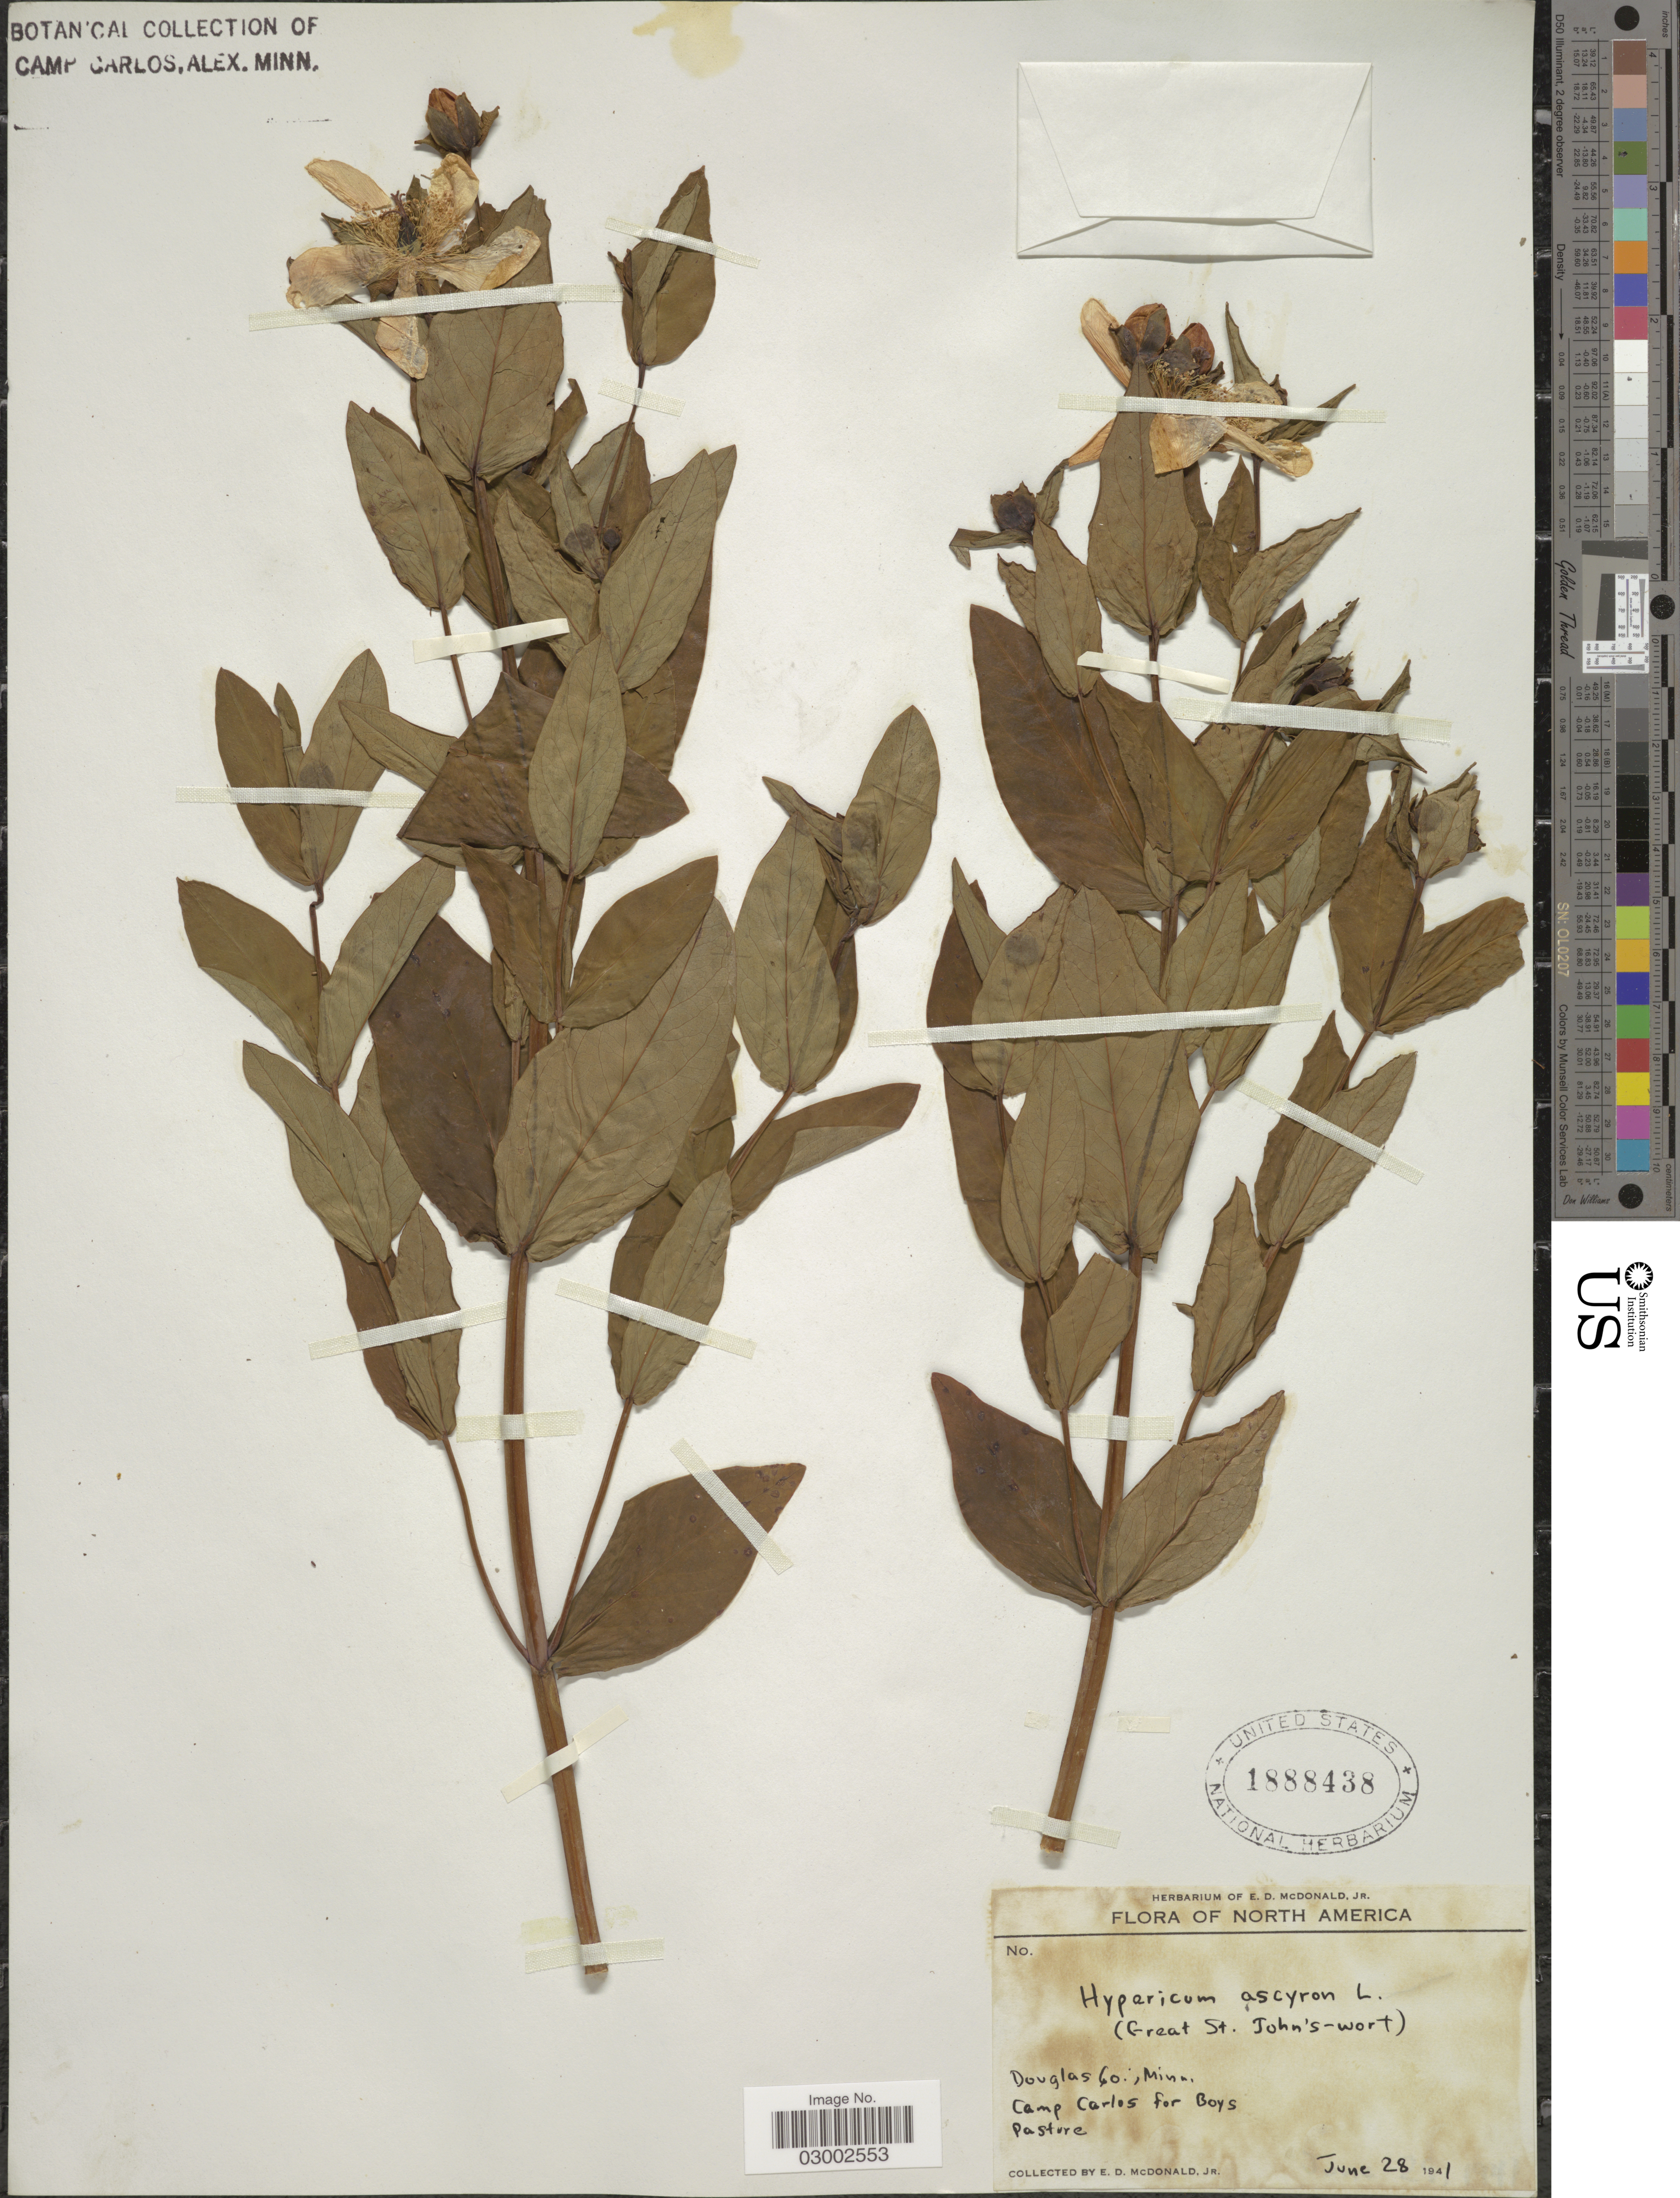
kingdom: Plantae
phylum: Tracheophyta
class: Magnoliopsida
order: Malpighiales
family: Hypericaceae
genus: Hypericum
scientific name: Hypericum ascyron subsp. pyramidatum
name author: (Aiton) N. Robson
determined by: Strong, Mark T., (BOT), Smithsonian Institution - National Museum of Natural History (UNITED STATES)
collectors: E. D. McDonald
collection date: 1941-06-28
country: United States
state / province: Minnesota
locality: (Great St. John's-wort). Douglas Co., Minn. Camp Carlos for Boys.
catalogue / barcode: US 1888438